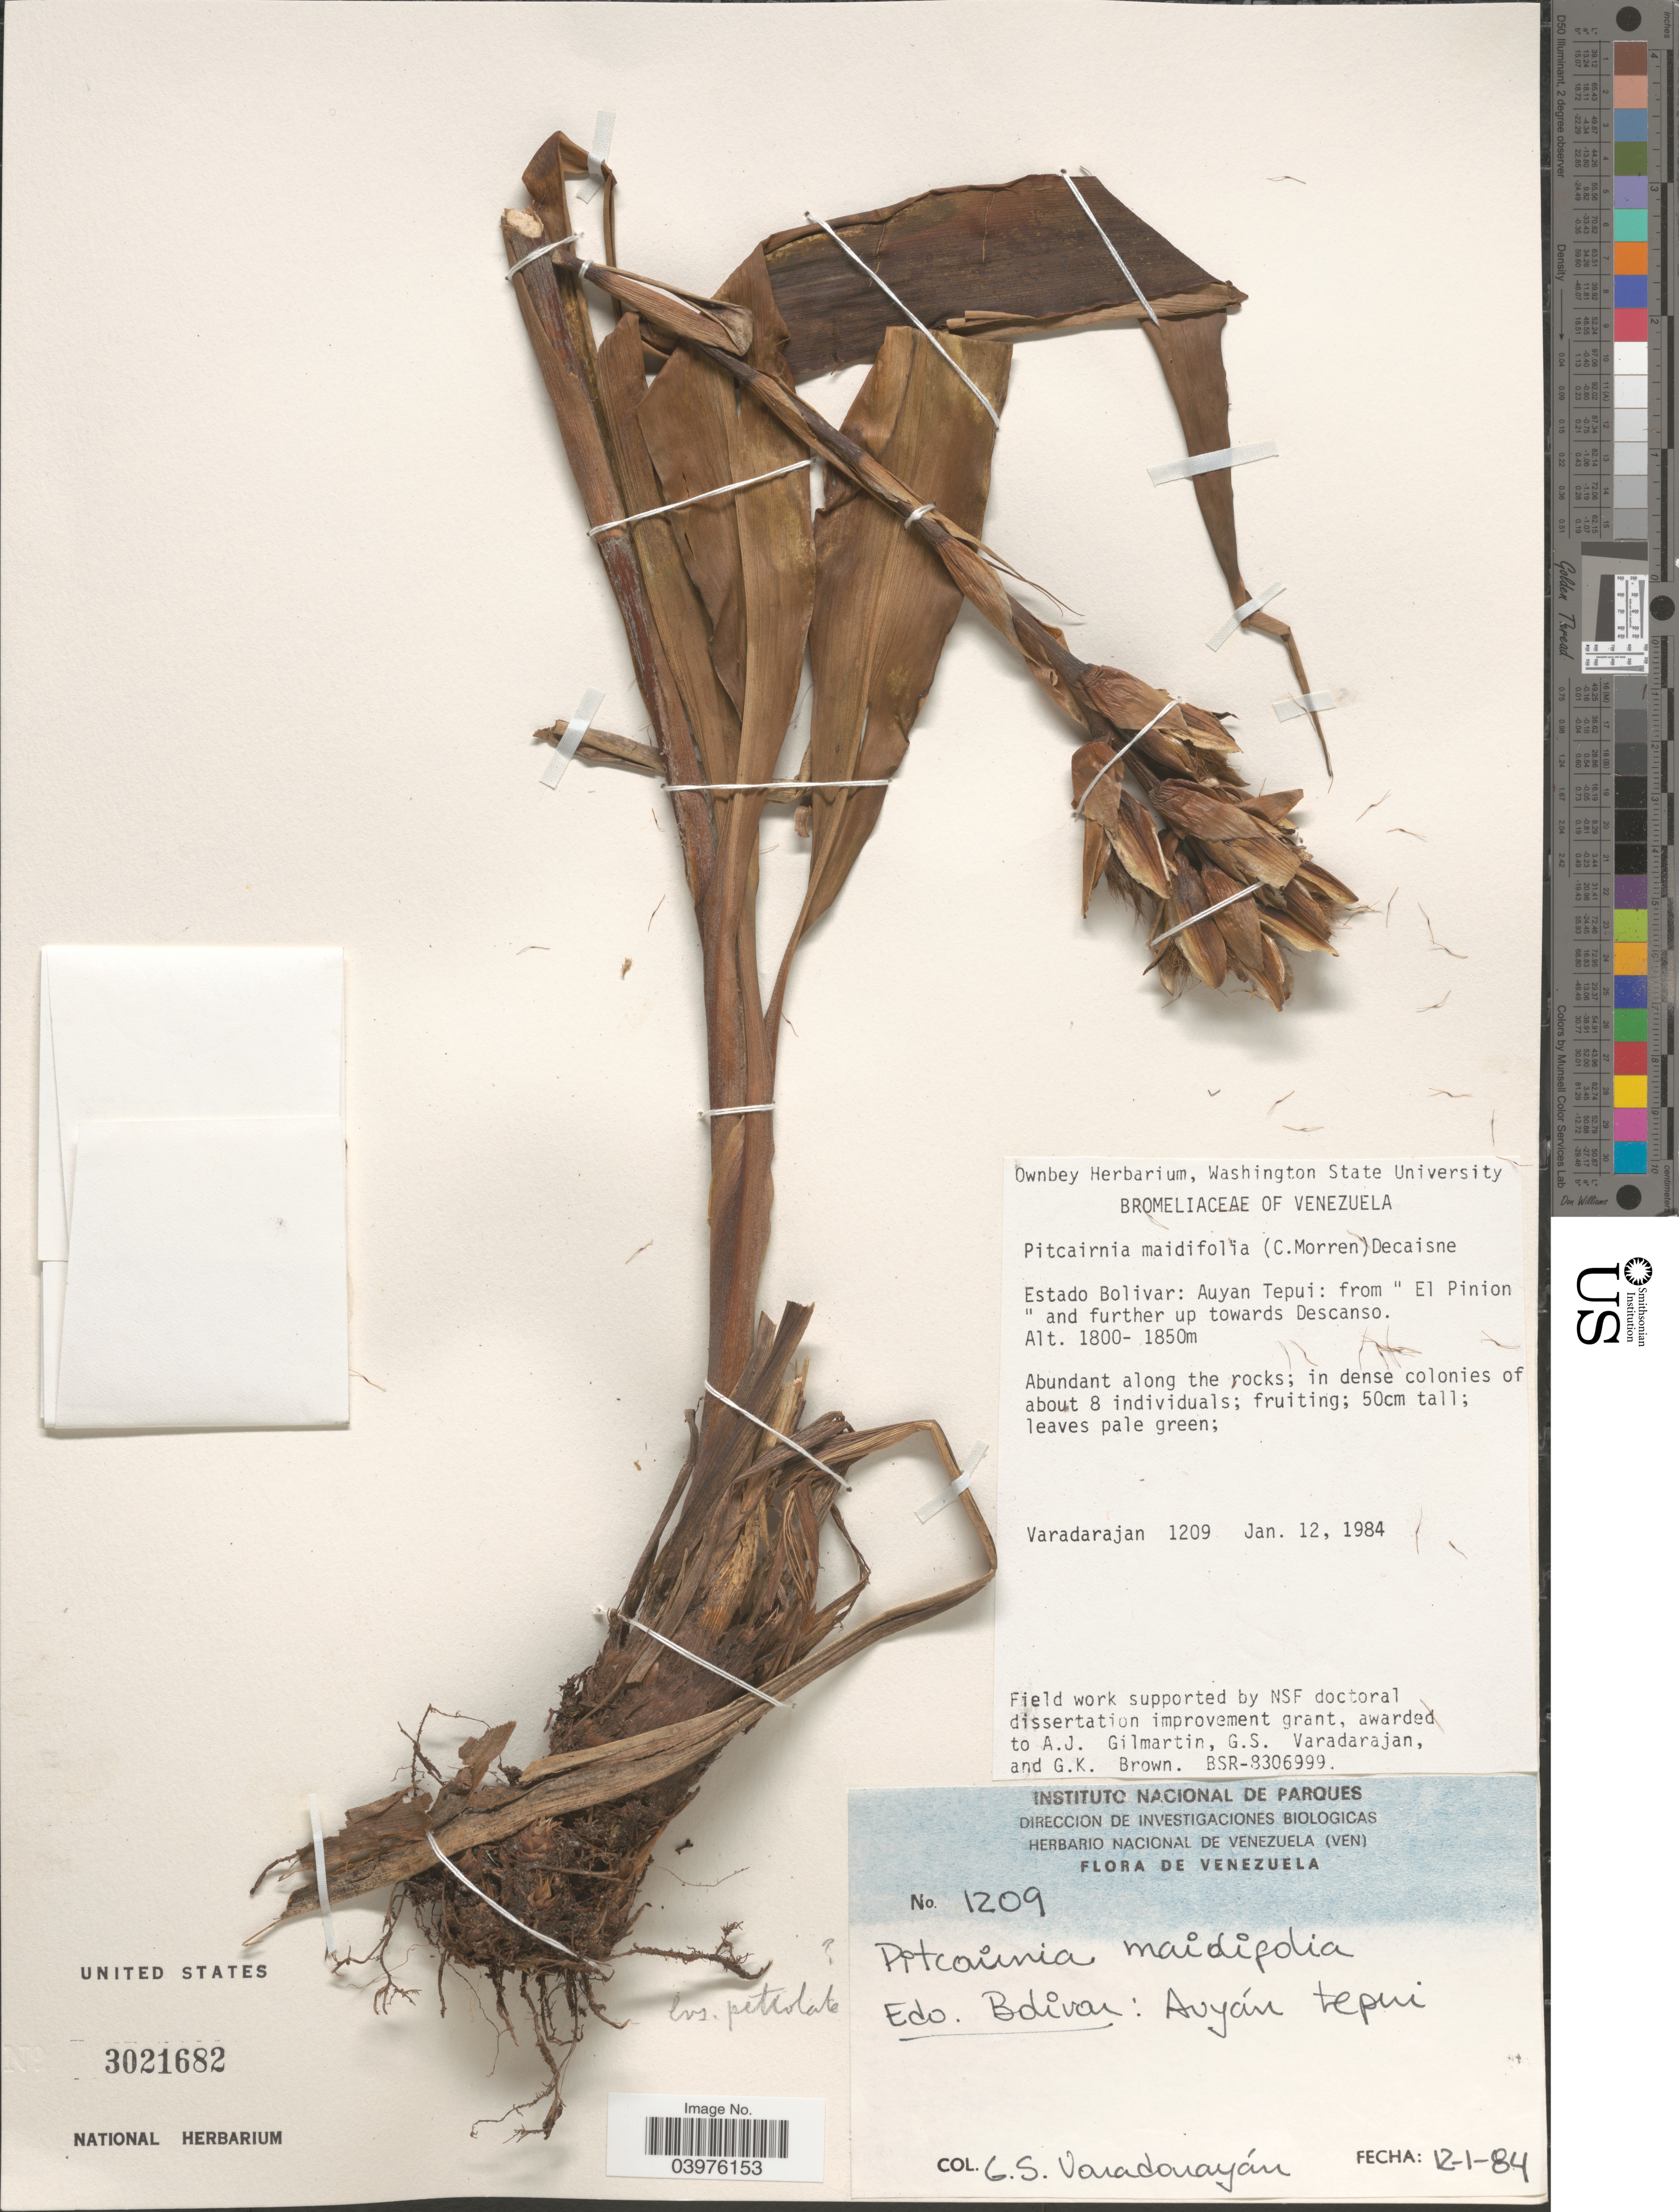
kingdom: Plantae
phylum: Tracheophyta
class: Liliopsida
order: Poales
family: Bromeliaceae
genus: Pitcairnia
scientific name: Pitcairnia maidifolia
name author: (C. Morren) Decne. ex Planch.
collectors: G. S. Varadarajan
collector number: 1209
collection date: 1984-01-12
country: Venezuela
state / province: Bolivar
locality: Auyan Tepui: from ' El Pinion' and further up towards Descanso.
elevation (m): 1800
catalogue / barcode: US 3021682